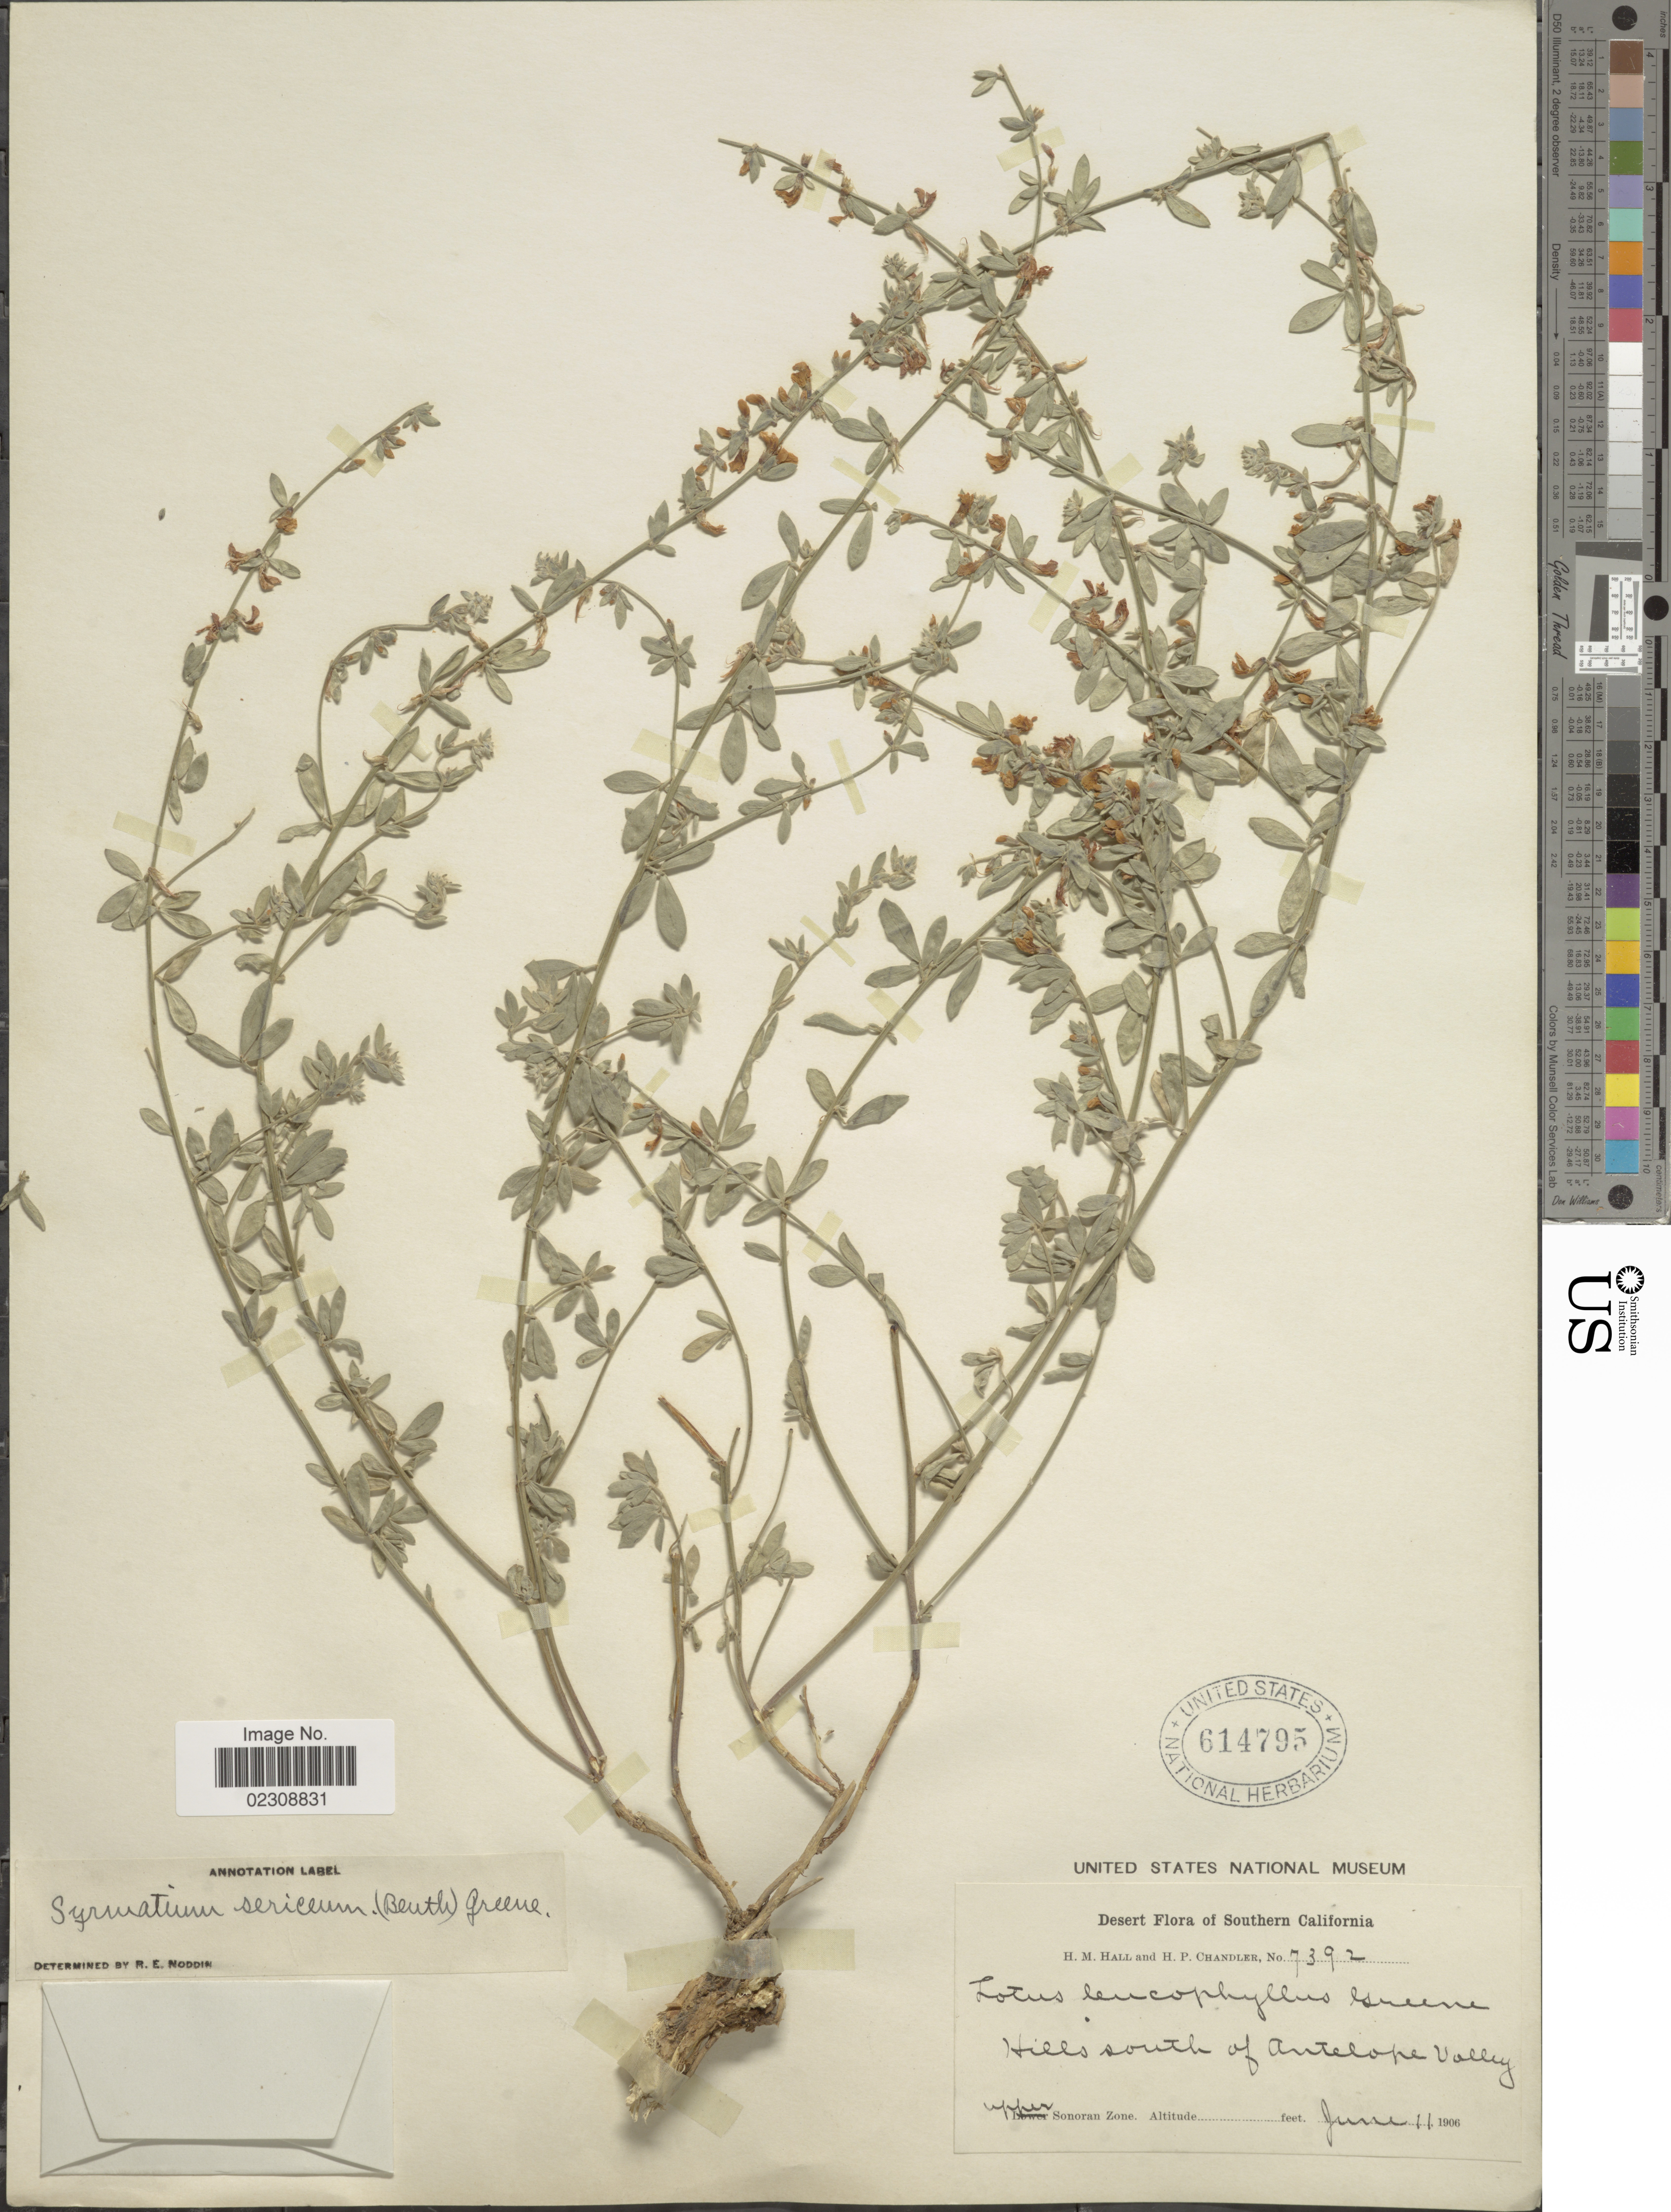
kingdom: Plantae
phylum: Tracheophyta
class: Magnoliopsida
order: Fabales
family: Fabaceae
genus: Syrmatium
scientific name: Syrmatium sericeum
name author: (Benth.) Greene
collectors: H. M. Hall & H. Chandler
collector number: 7392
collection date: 1906-06-11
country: United States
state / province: California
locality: Desert of Southern California. Hills south of Antelope Valley. Upper Sonoran Zone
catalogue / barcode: US 614795